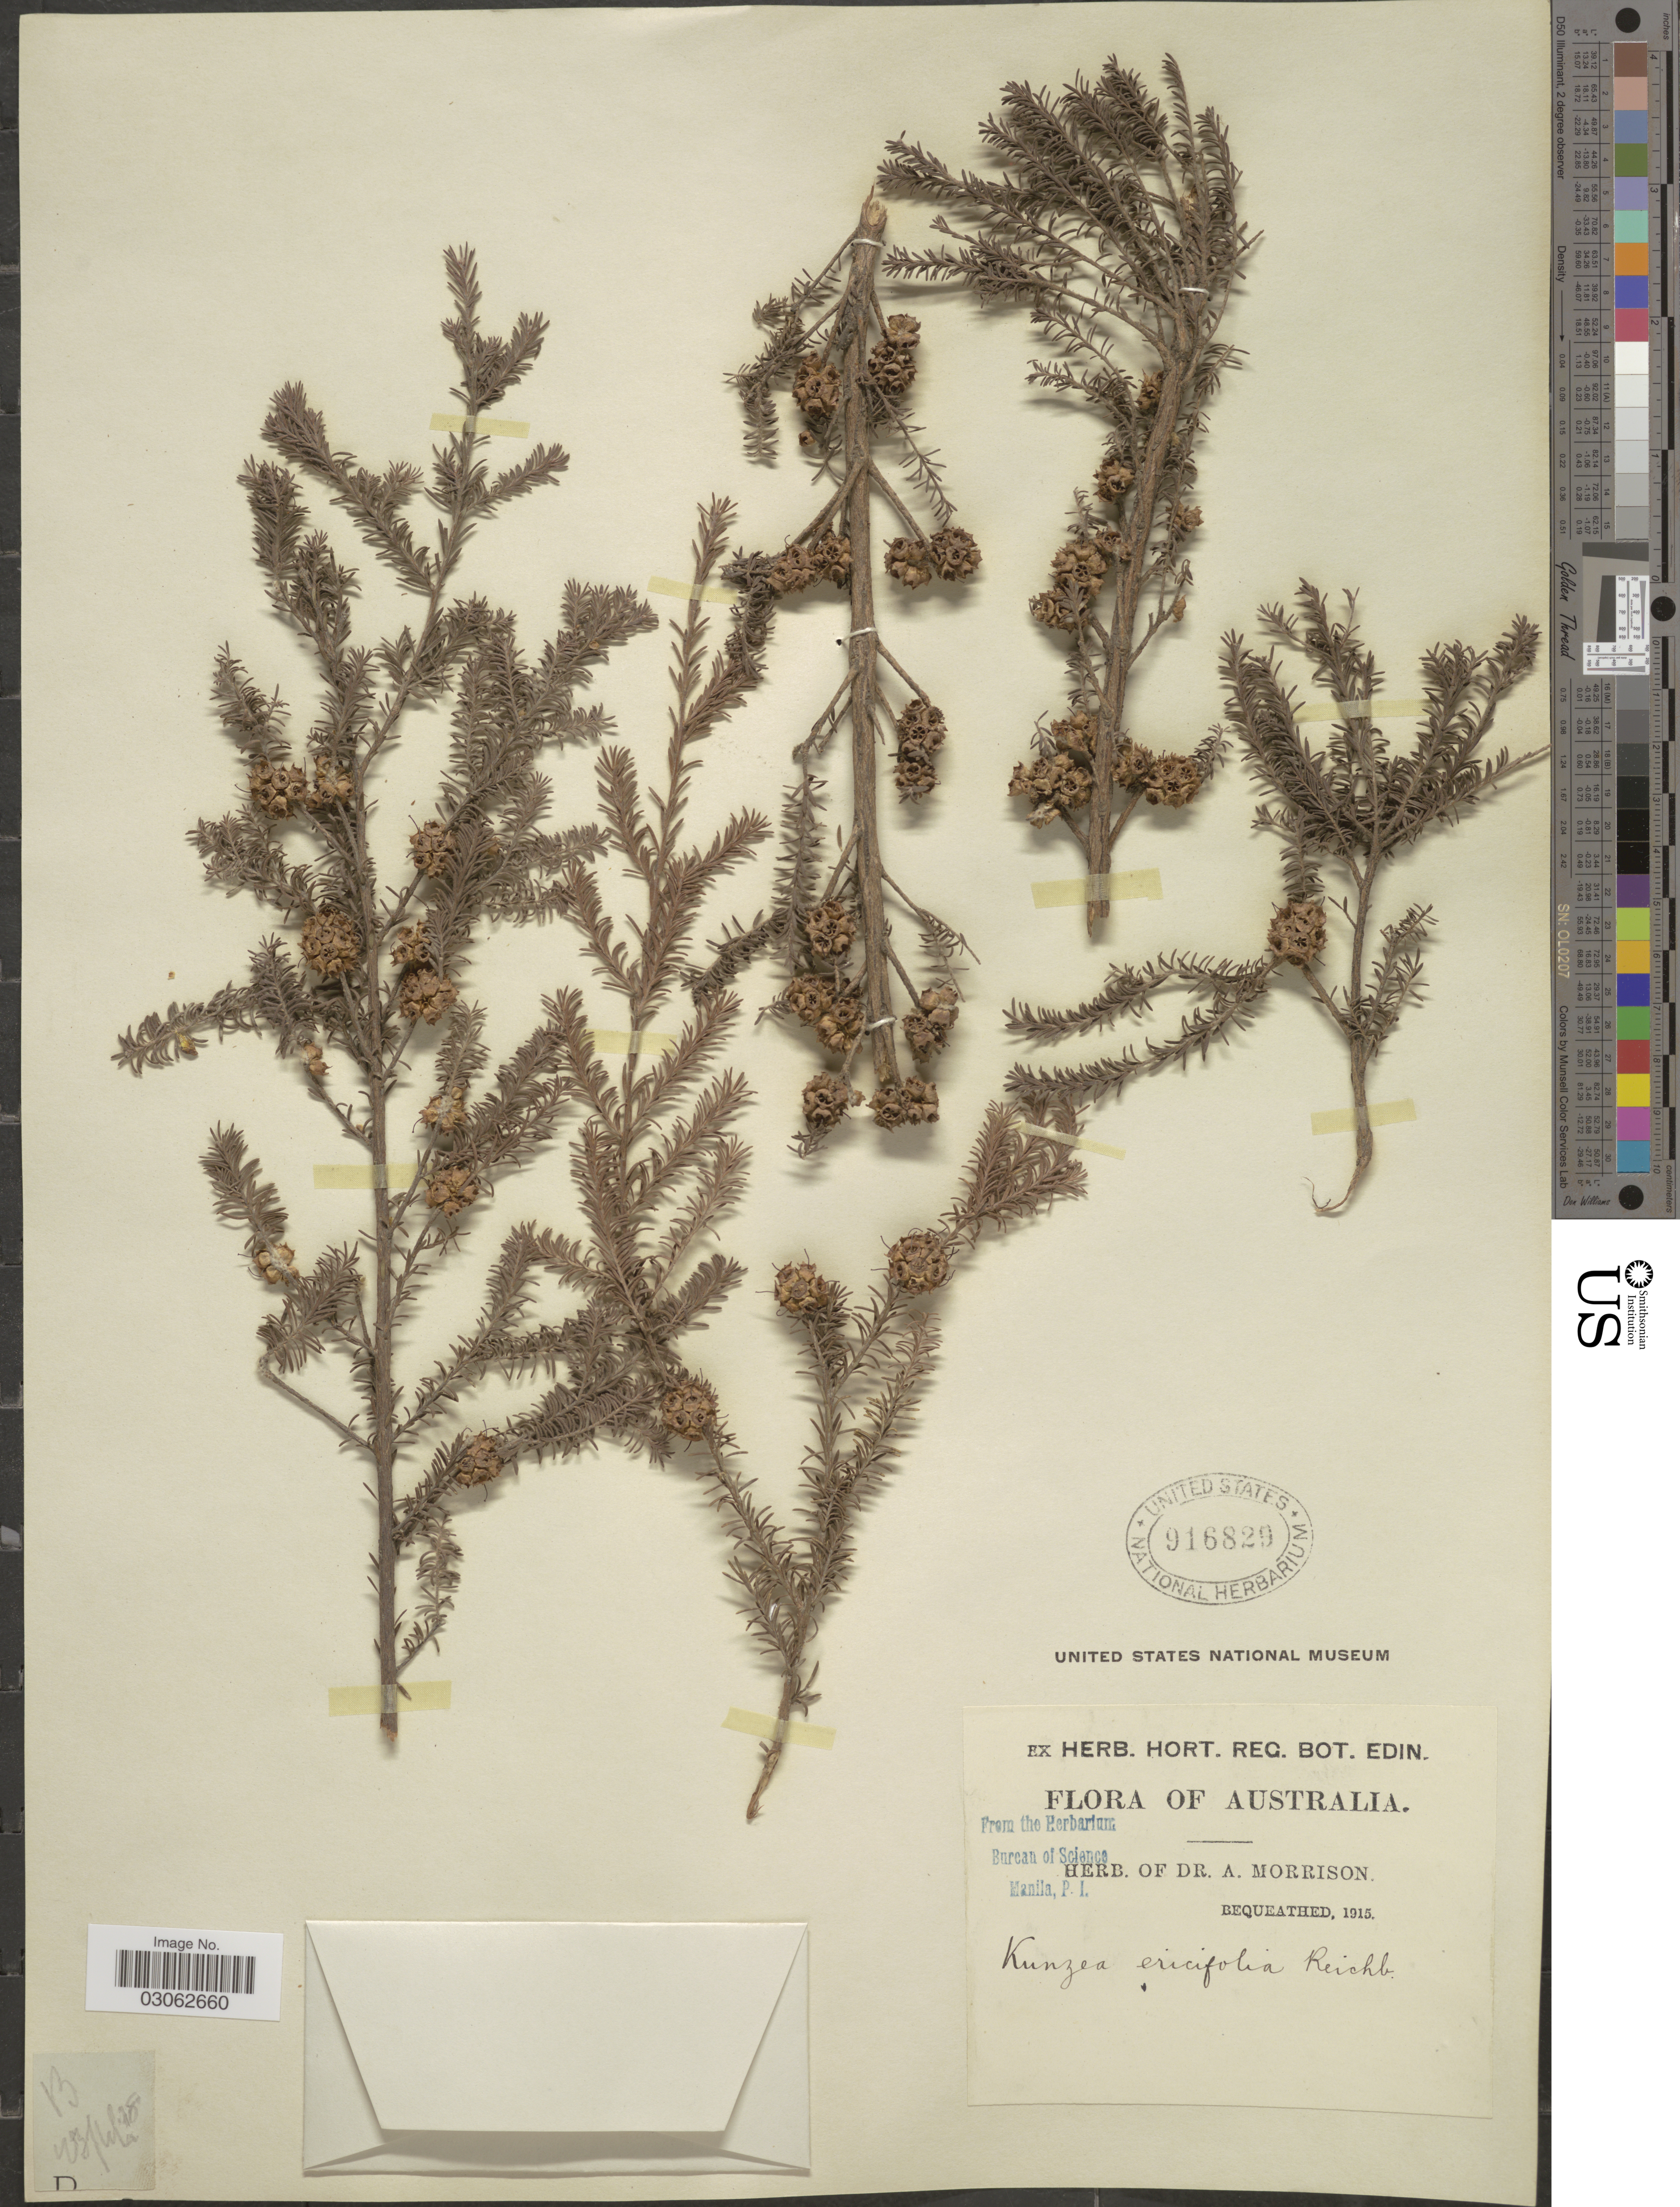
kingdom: Plantae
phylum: Tracheophyta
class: Magnoliopsida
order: Myrtales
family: Myrtaceae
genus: Kunzea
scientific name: Kunzea ericifolia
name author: (Sm.) Heynh.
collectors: ex herb. Dr. A. Morrison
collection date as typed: Transcribed d/m/y: 23/6/18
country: Australia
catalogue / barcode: US 916829